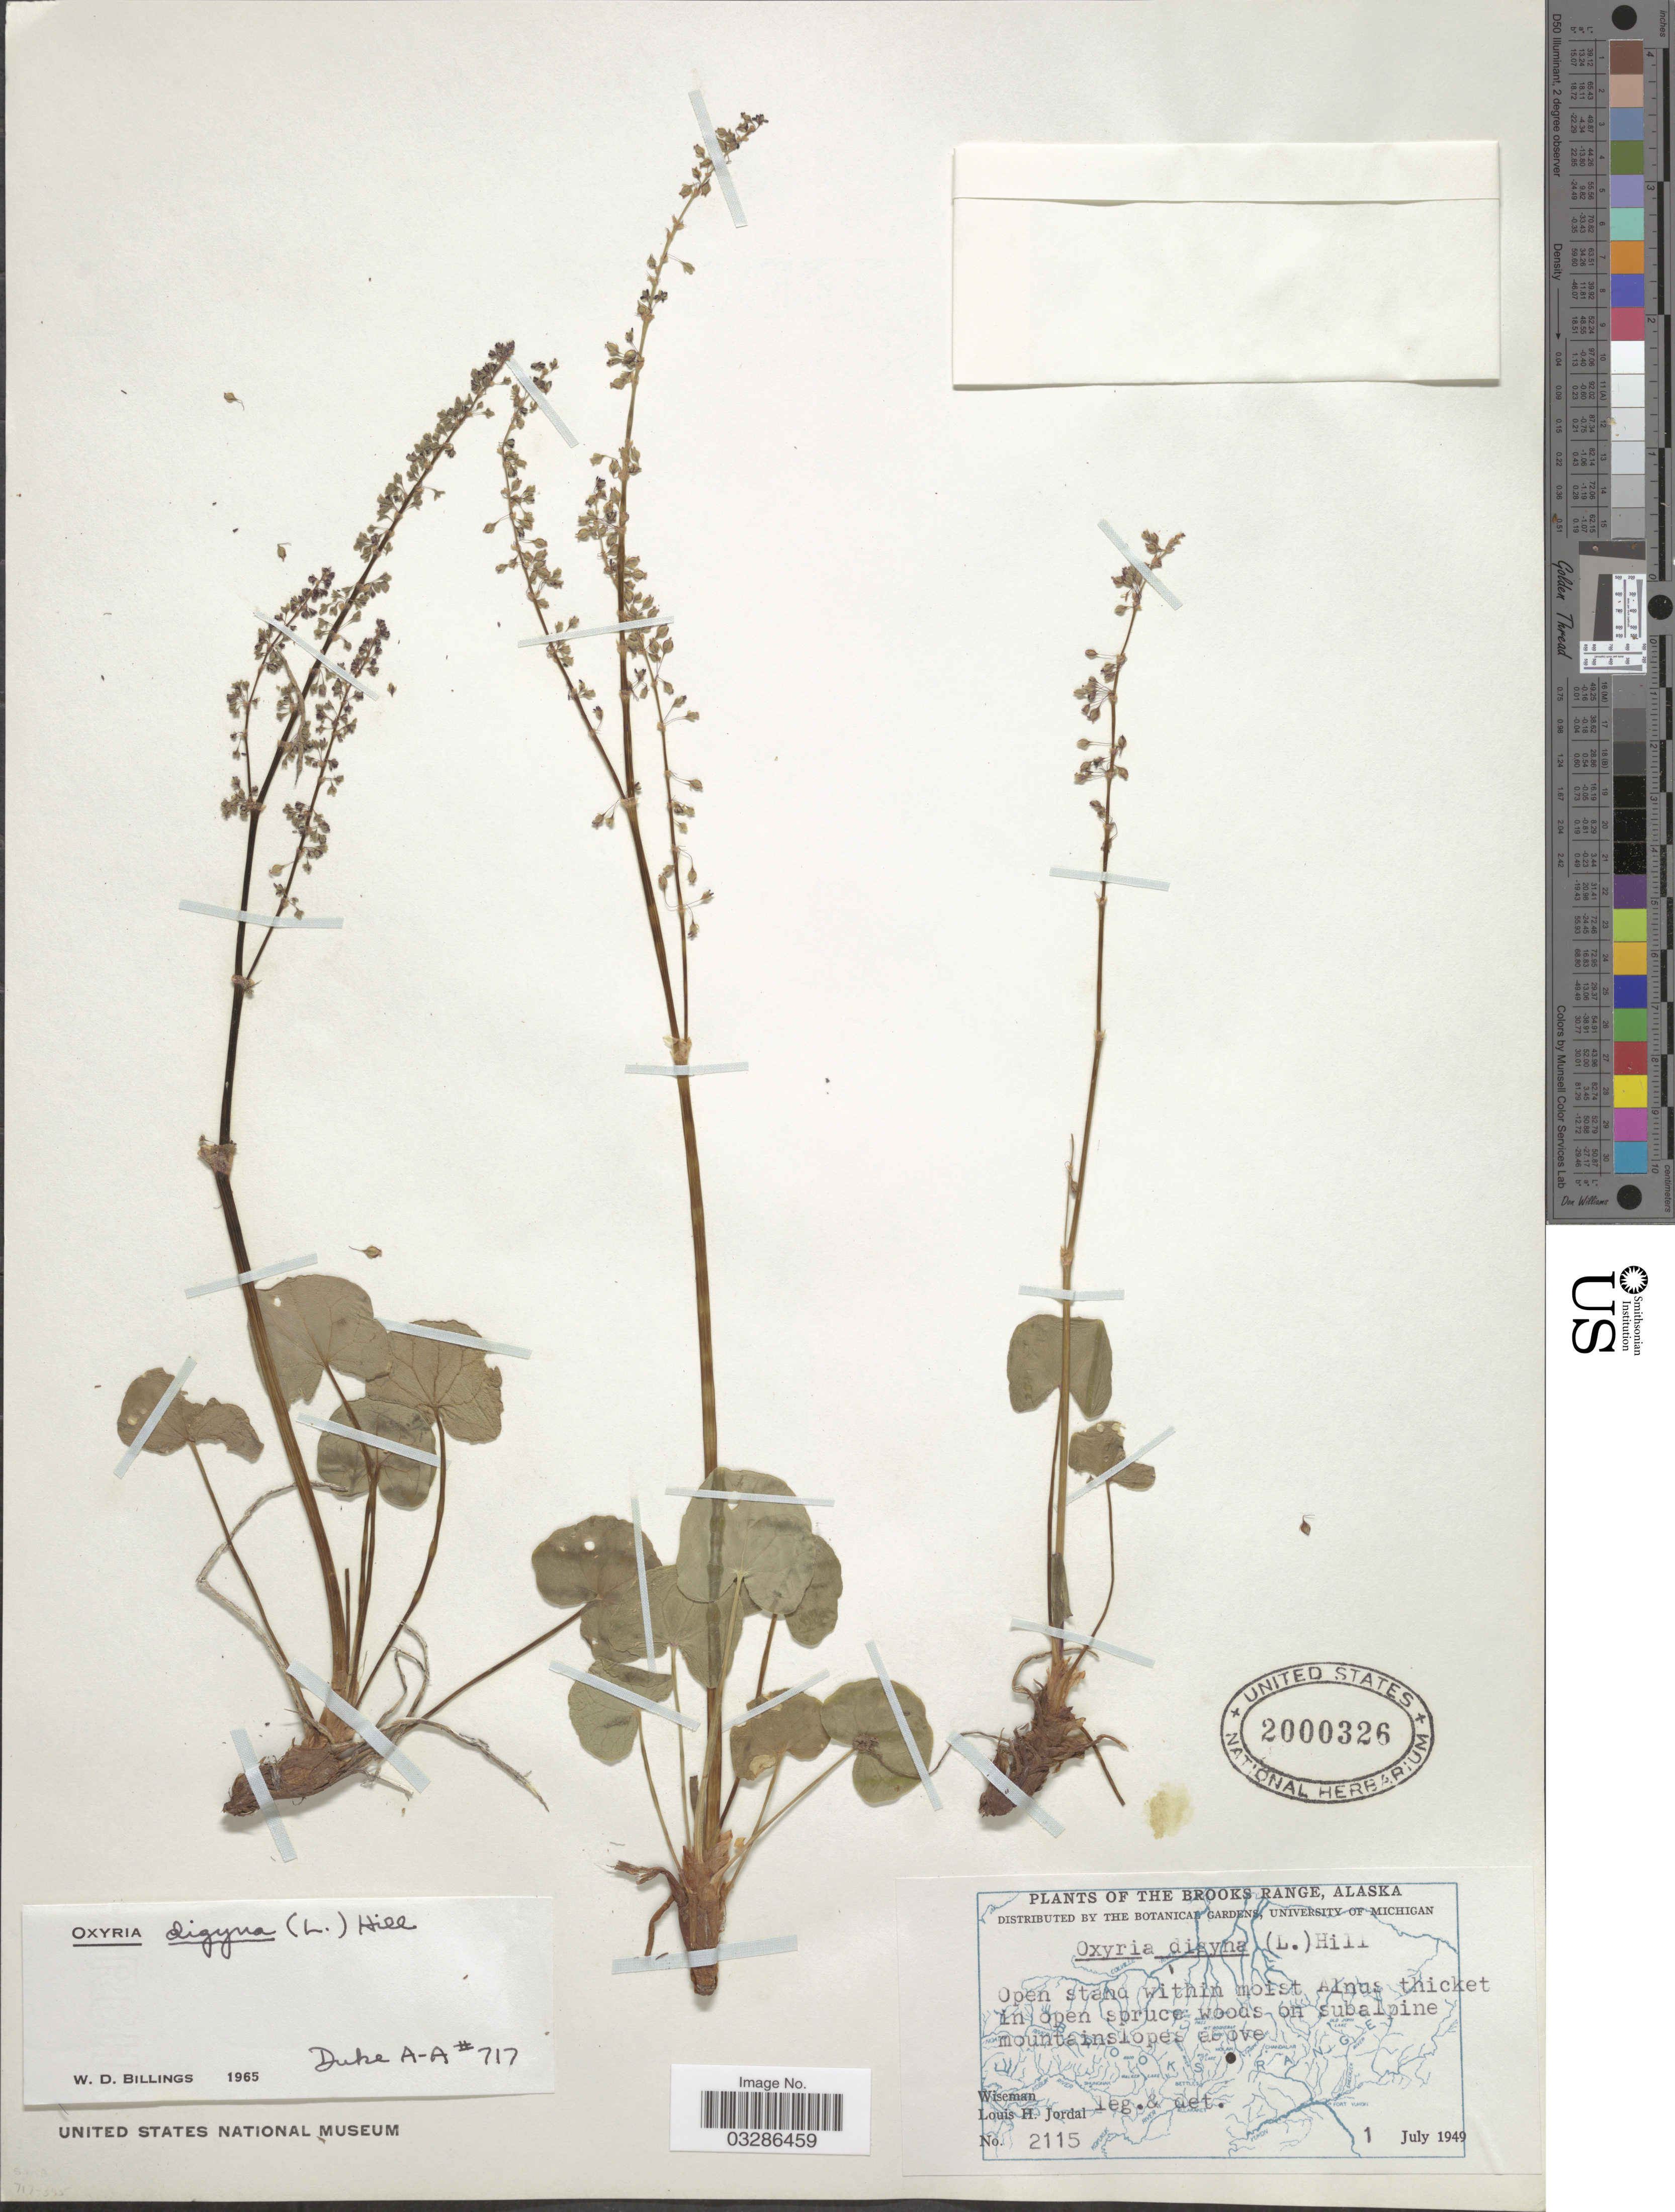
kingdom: Plantae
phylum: Tracheophyta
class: Magnoliopsida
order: Caryophyllales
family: Polygonaceae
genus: Oxyria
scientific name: Oxyria digyna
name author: (L.) Hill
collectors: L. Jordal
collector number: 2115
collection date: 1949-07-01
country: United States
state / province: Alaska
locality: The Brooks Range. Wiseman.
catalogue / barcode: US 2000326